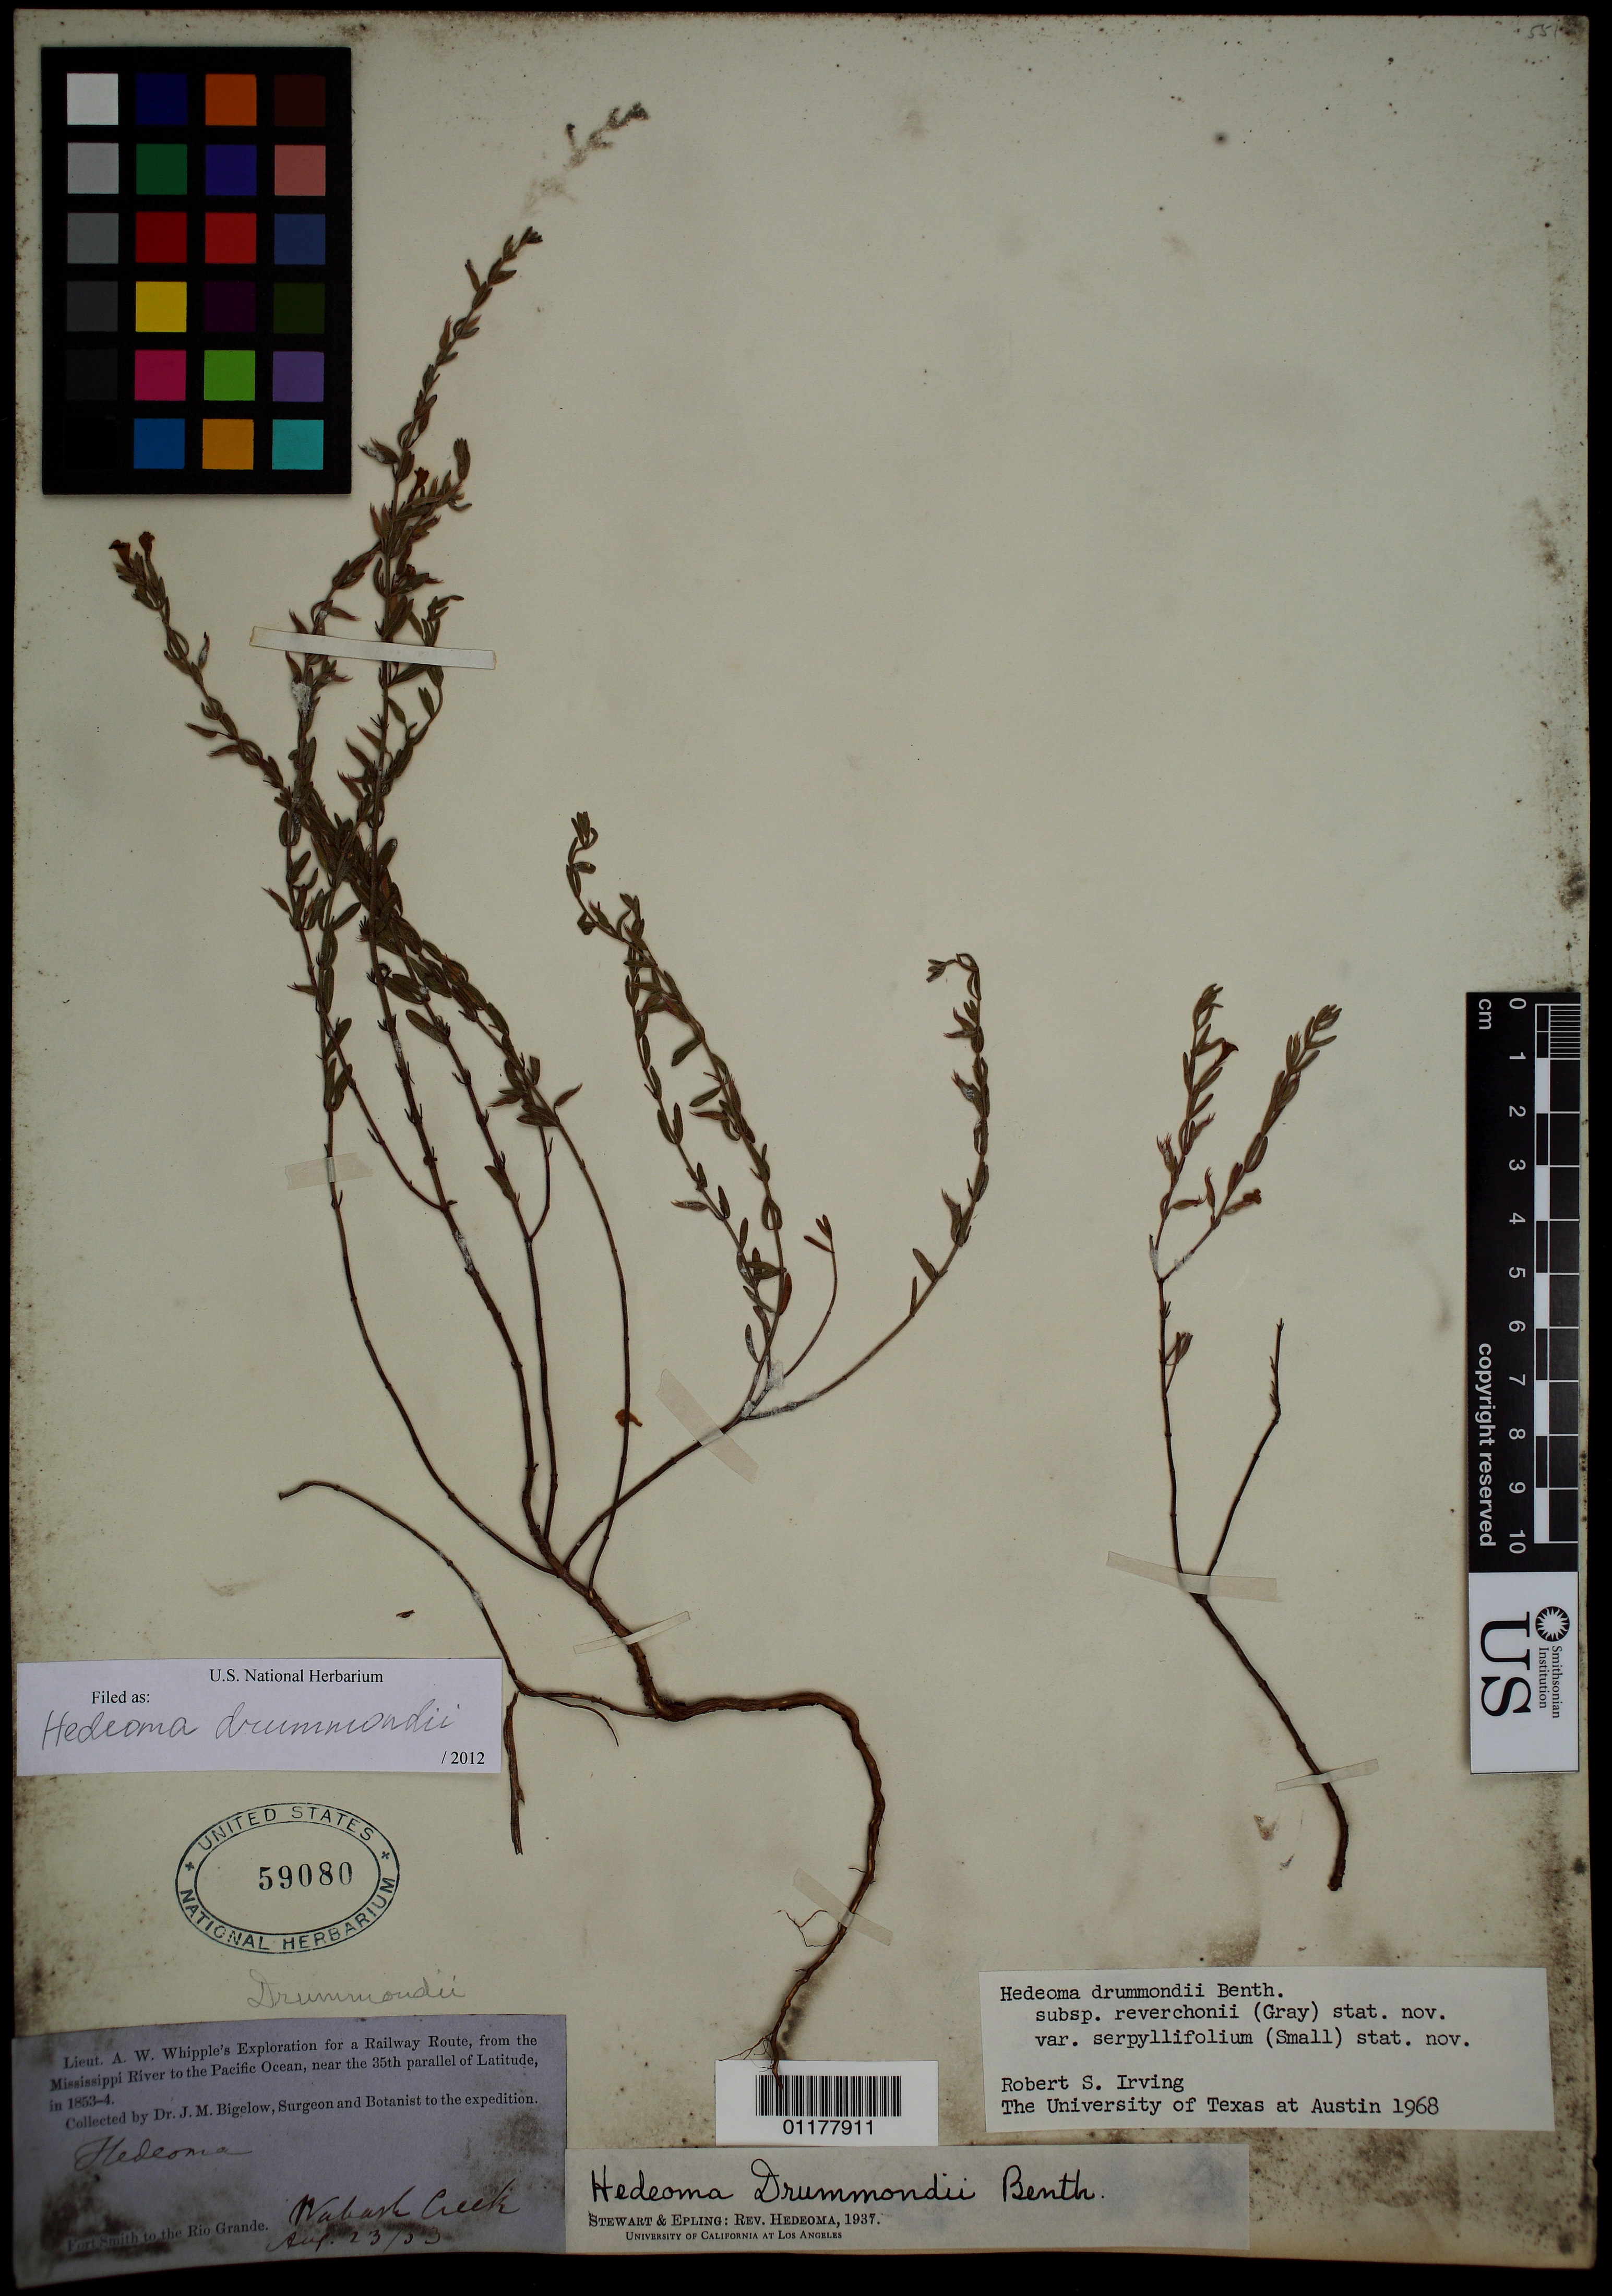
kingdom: Plantae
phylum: Tracheophyta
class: Magnoliopsida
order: Lamiales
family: Lamiaceae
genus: Hedeoma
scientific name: Hedeoma drummondii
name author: Benth.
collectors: J. M. Bigelow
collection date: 1853-08-23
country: United States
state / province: Oklahoma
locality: Wabash Creek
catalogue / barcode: US 59080